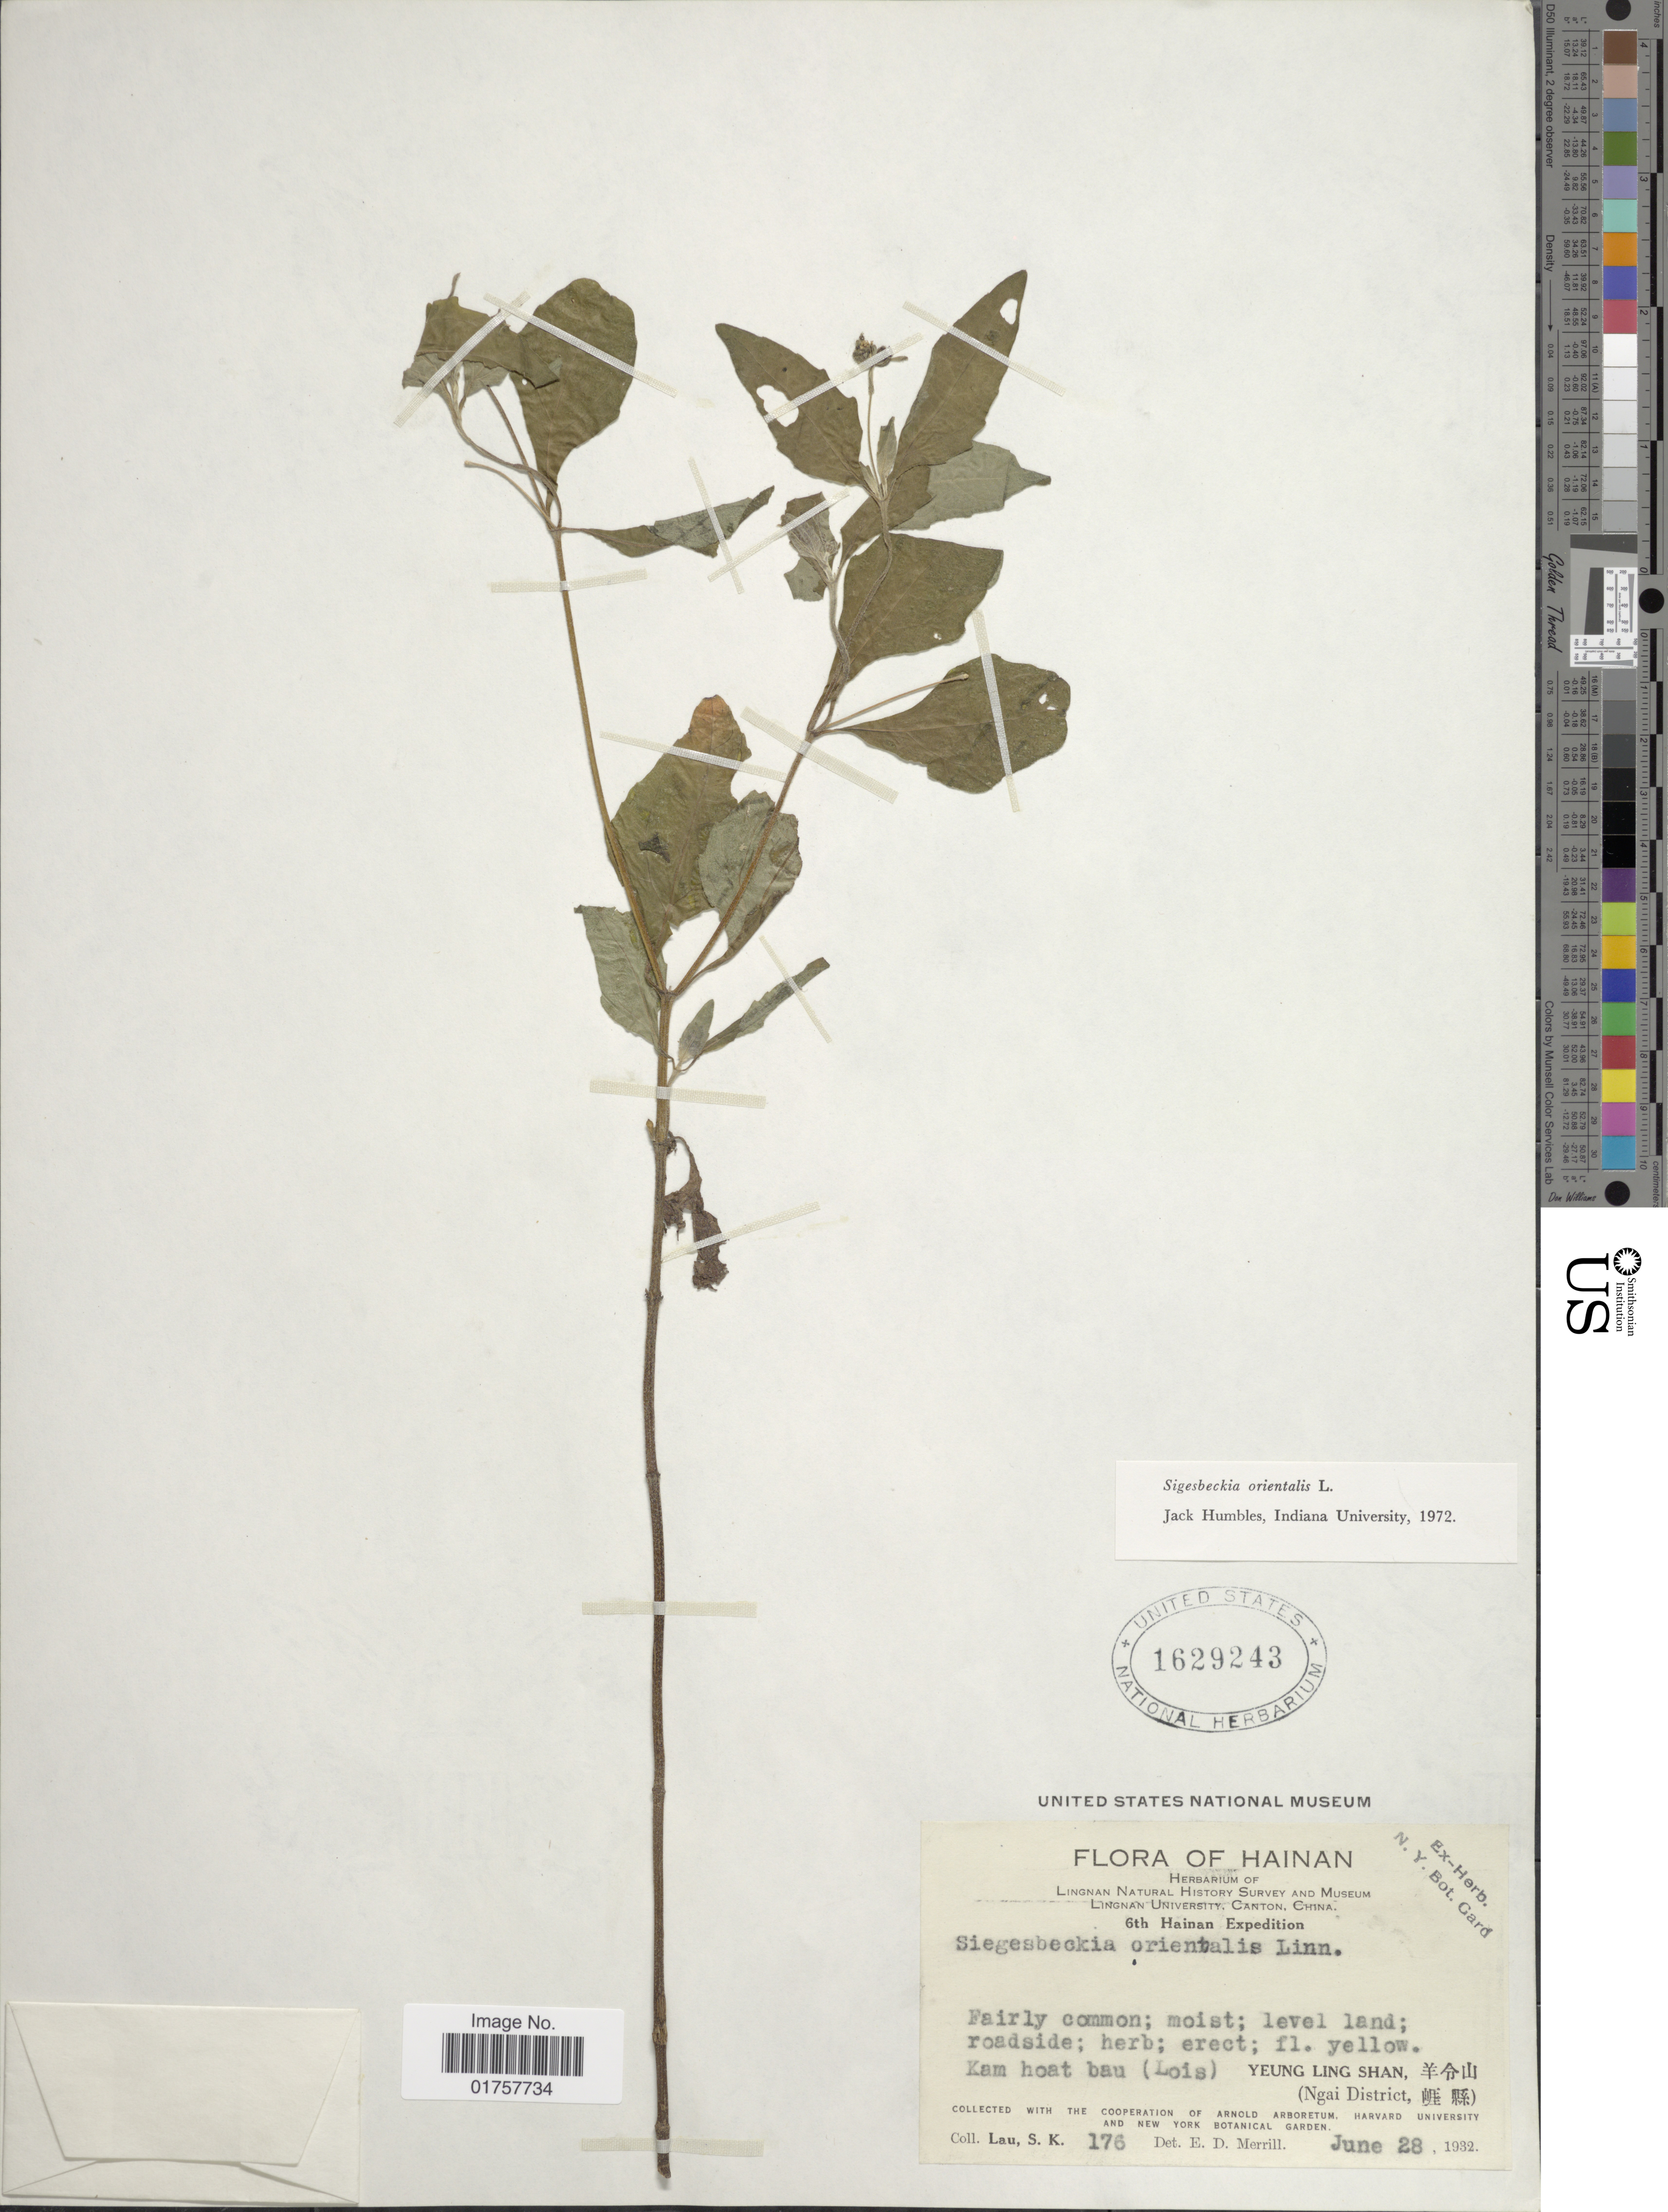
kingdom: Plantae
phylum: Tracheophyta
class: Magnoliopsida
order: Asterales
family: Asteraceae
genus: Sigesbeckia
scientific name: Sigesbeckia orientalis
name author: L.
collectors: S. K. Lau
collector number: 176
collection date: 1932-06-28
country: China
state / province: Hainan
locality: Kam hoat bau (Lois). Yeung Lin Shan(Ngai District)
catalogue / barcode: US 1629243